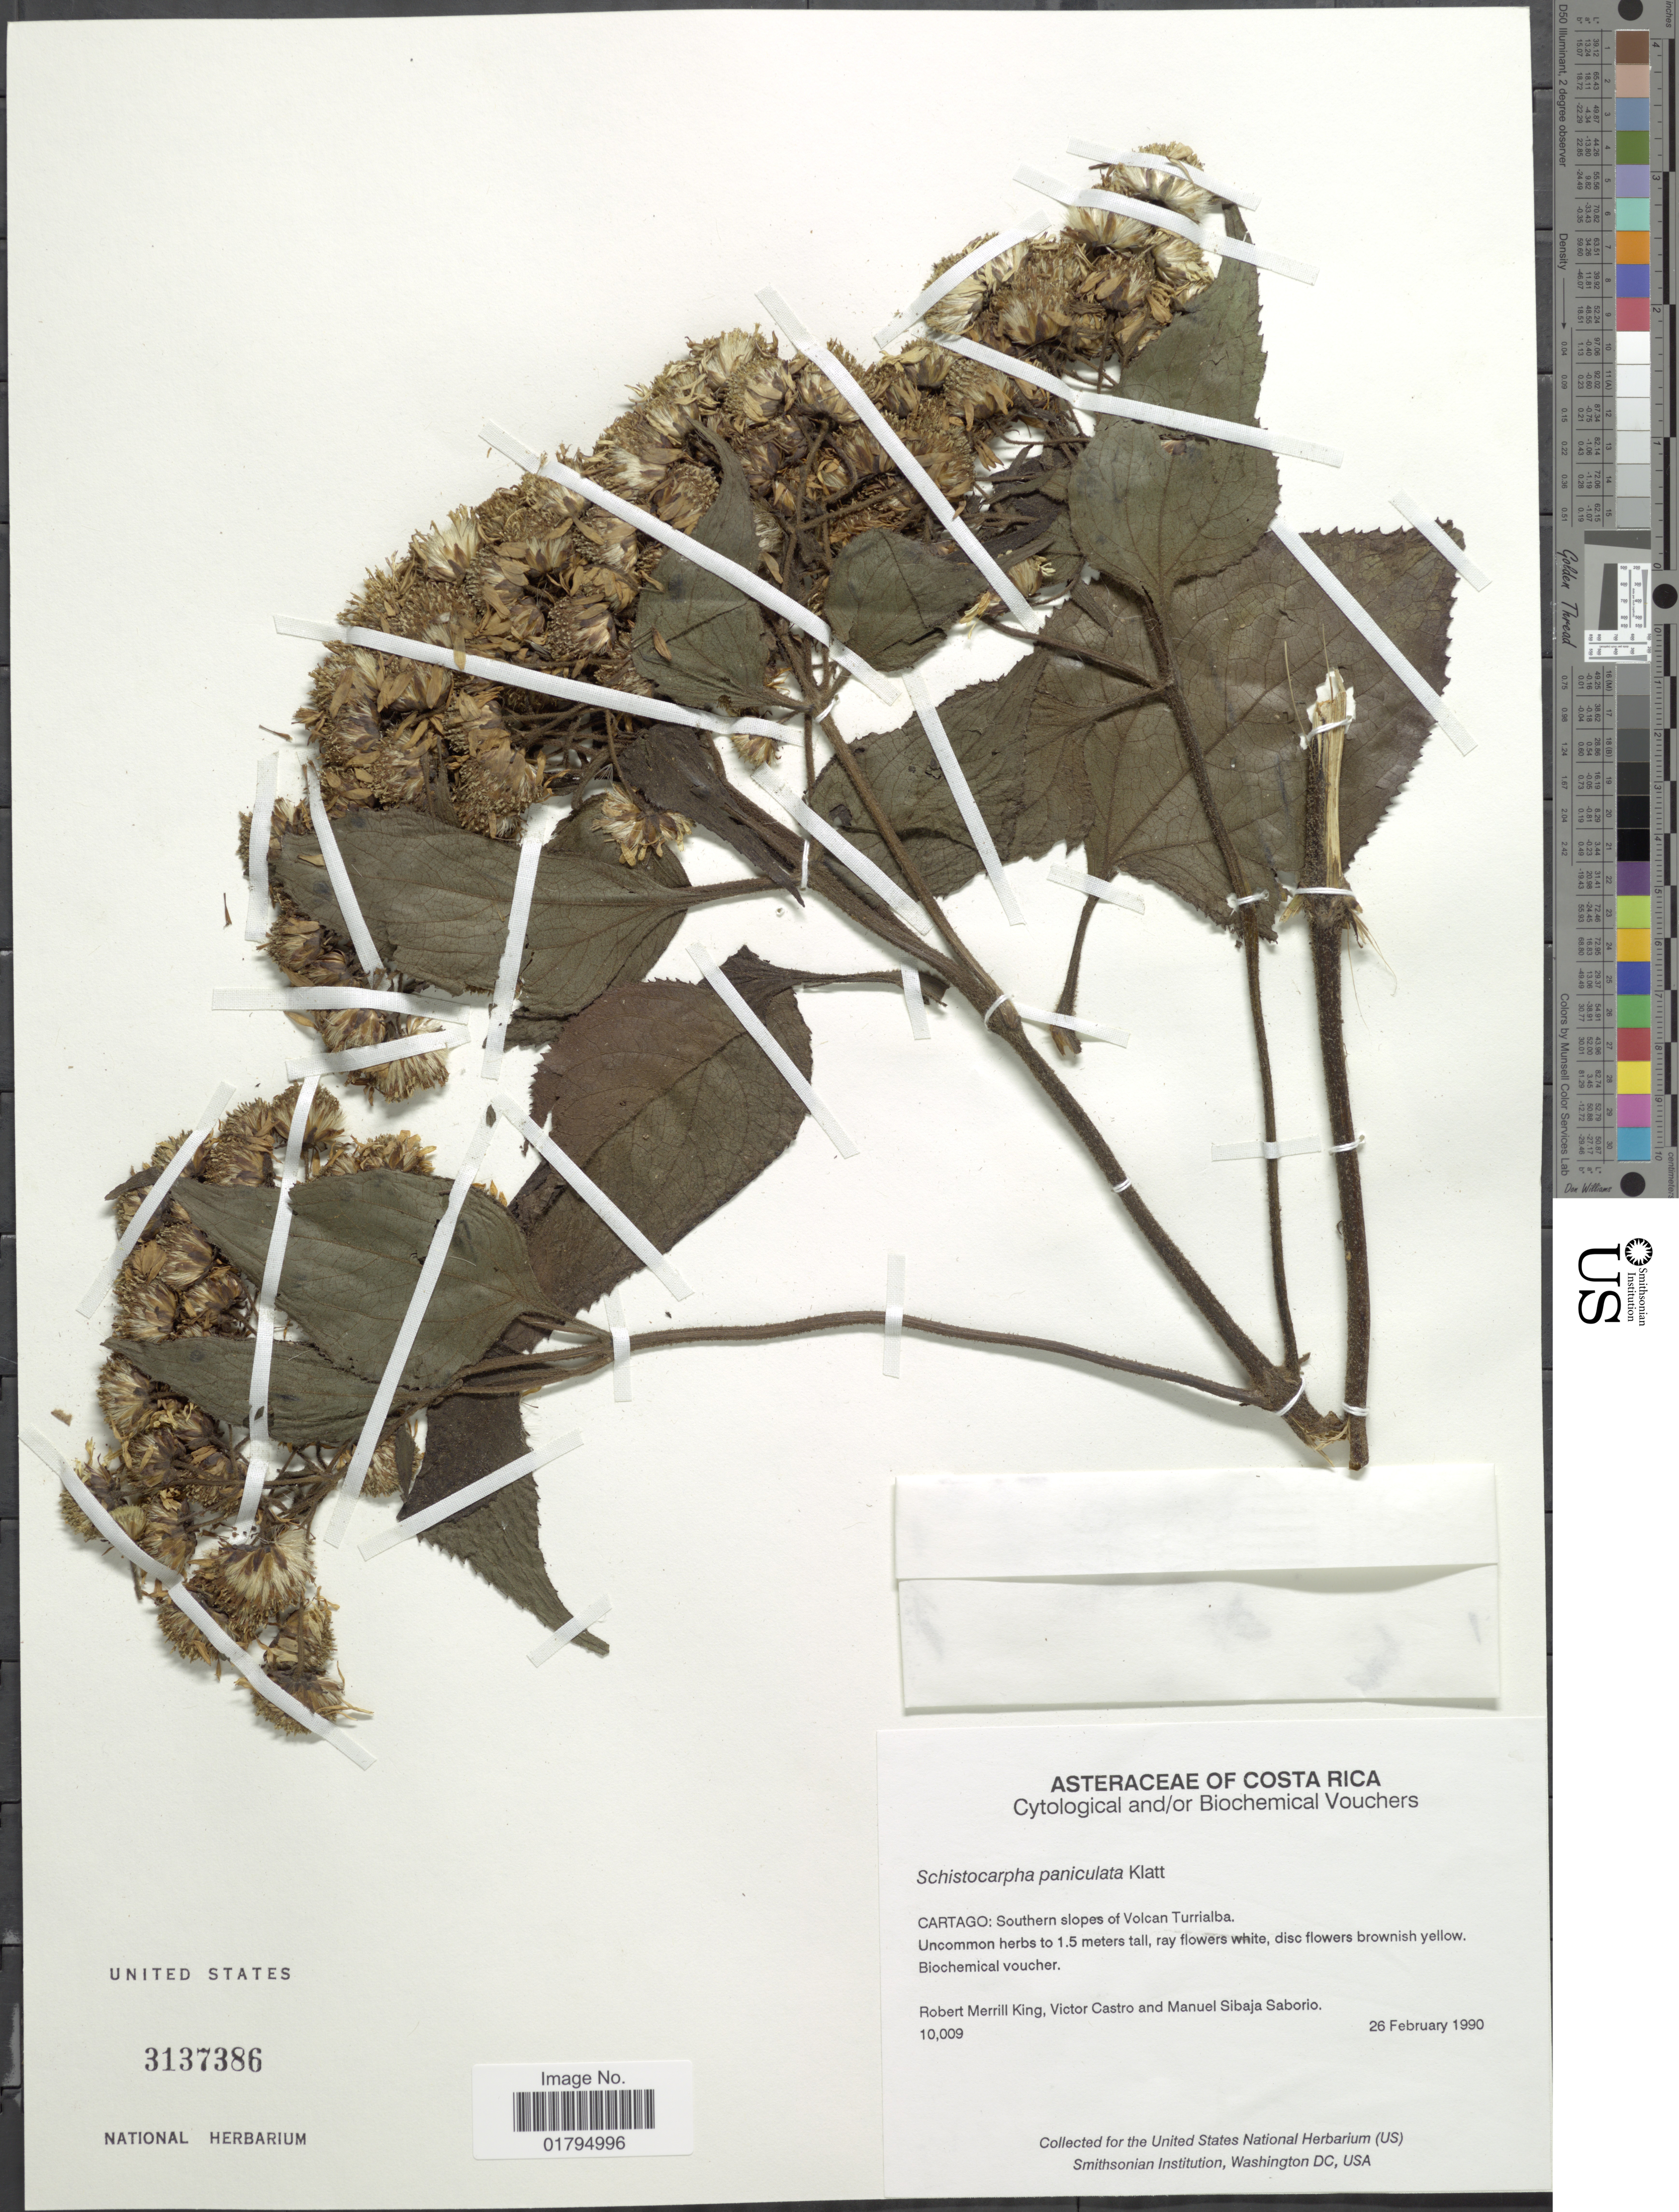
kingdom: Plantae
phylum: Tracheophyta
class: Magnoliopsida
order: Asterales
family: Asteraceae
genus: Schistocarpha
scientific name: Schistocarpha paniculata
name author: Klatt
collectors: R. M. King, V. Castro & M. Saborio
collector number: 10009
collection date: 1990-02-26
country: Costa Rica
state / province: Cartago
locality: Southern slopes of Volcan Turrialba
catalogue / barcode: US 3137386